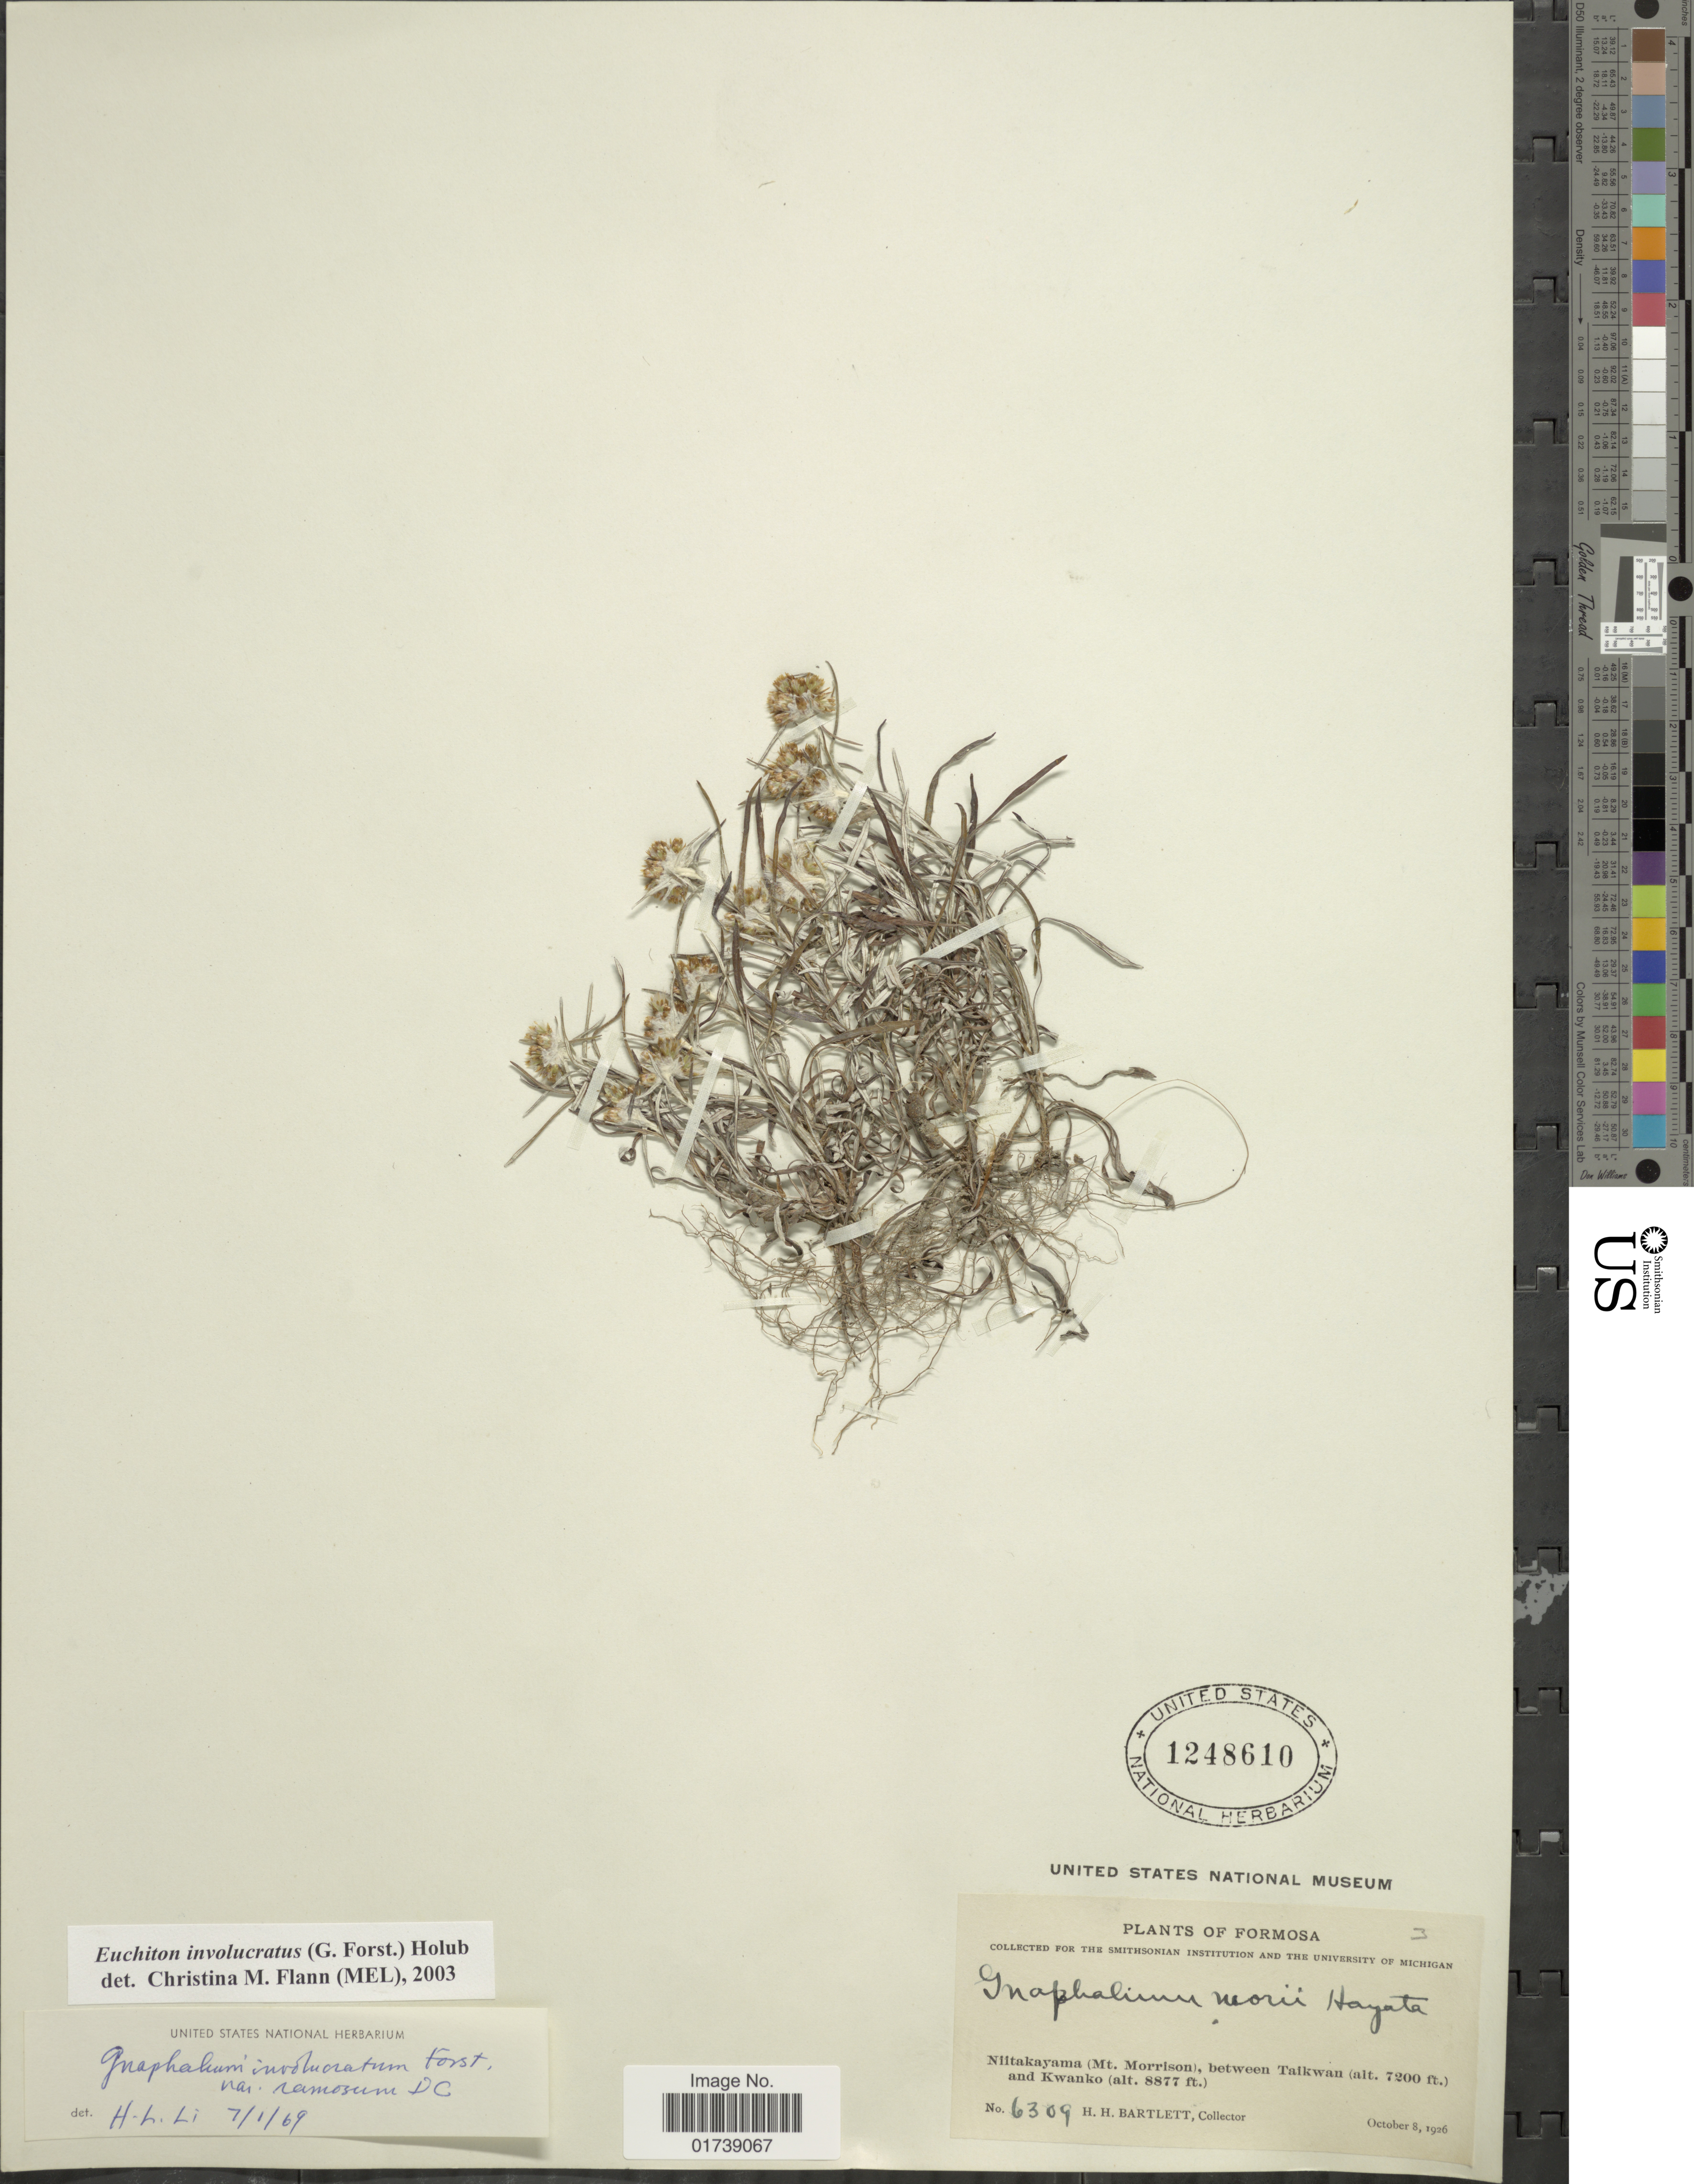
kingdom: Plantae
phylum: Tracheophyta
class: Magnoliopsida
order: Asterales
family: Asteraceae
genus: Euchiton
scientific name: Euchiton involucratus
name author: (G. Forst.) Holub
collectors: H. H. Bartlett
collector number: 6309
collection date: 1926-10-08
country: Taiwan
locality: Formosa, Niitakayama( Mt. Morrison), between Taikwan and Kwanko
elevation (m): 2195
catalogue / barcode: US 1248610